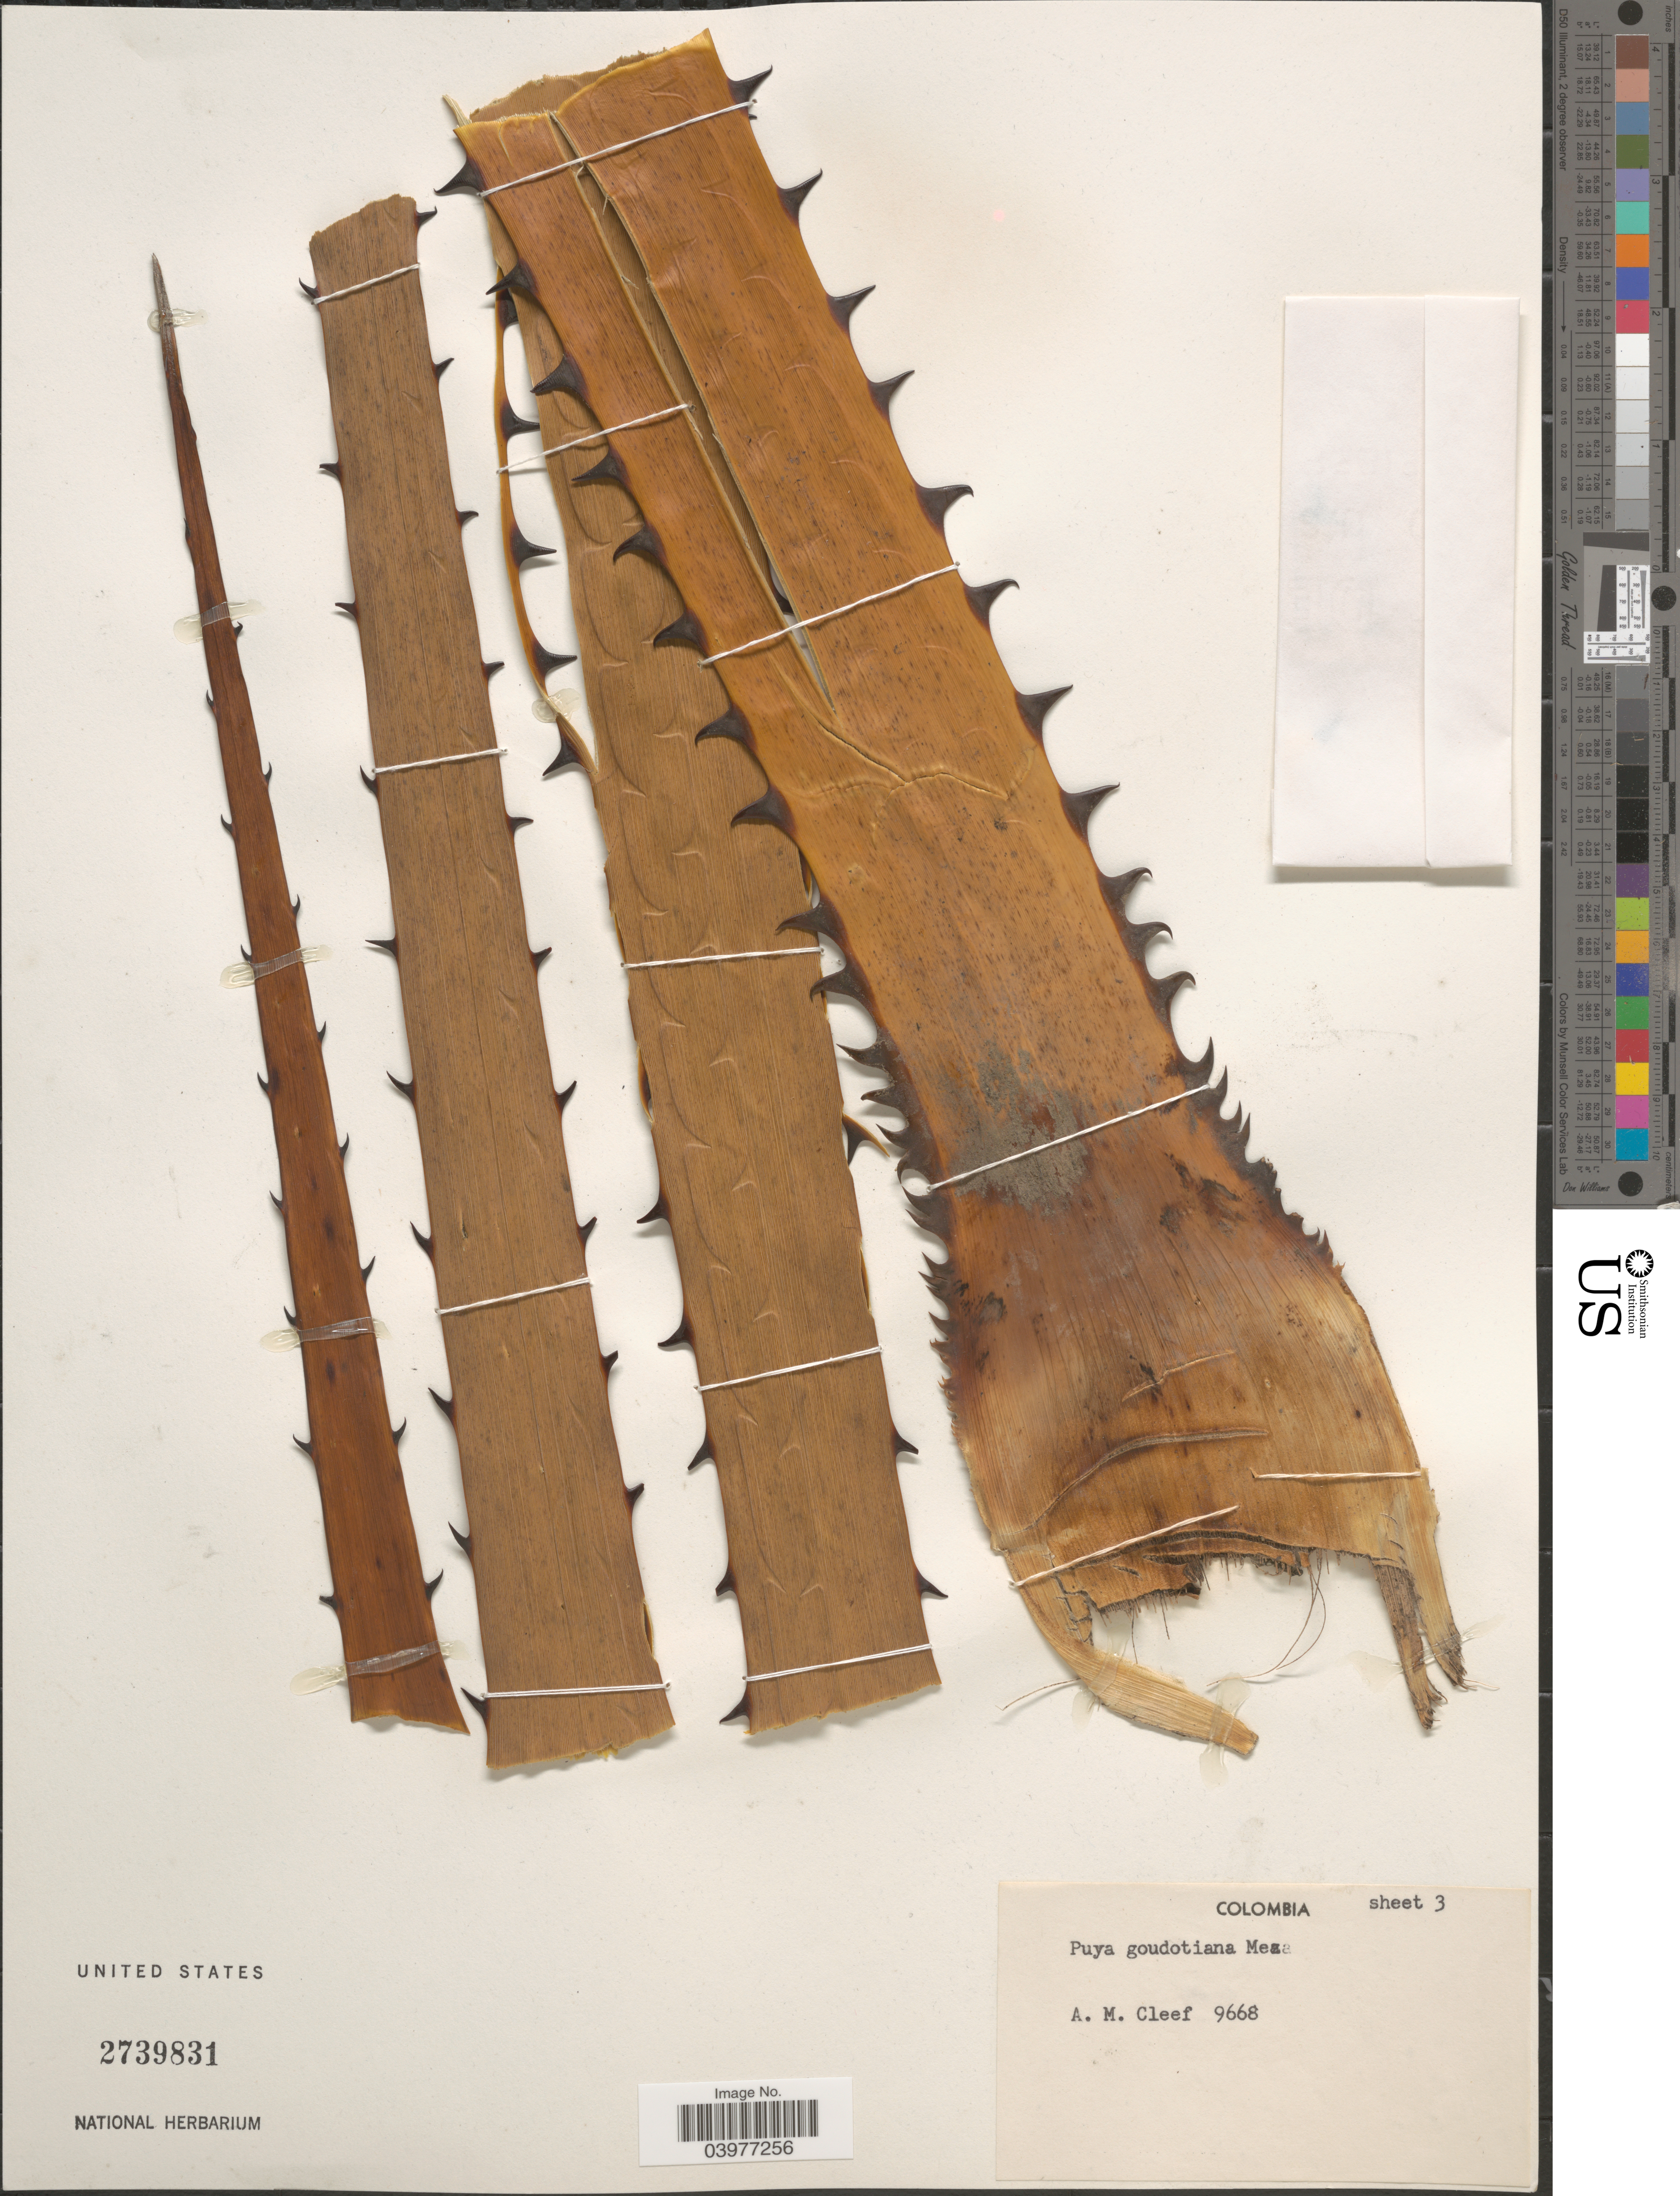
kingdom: Plantae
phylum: Tracheophyta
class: Liliopsida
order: Poales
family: Bromeliaceae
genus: Puya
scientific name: Puya goudotiana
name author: Mez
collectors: A. M. Cleef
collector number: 9668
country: Colombia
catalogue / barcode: US 2739831